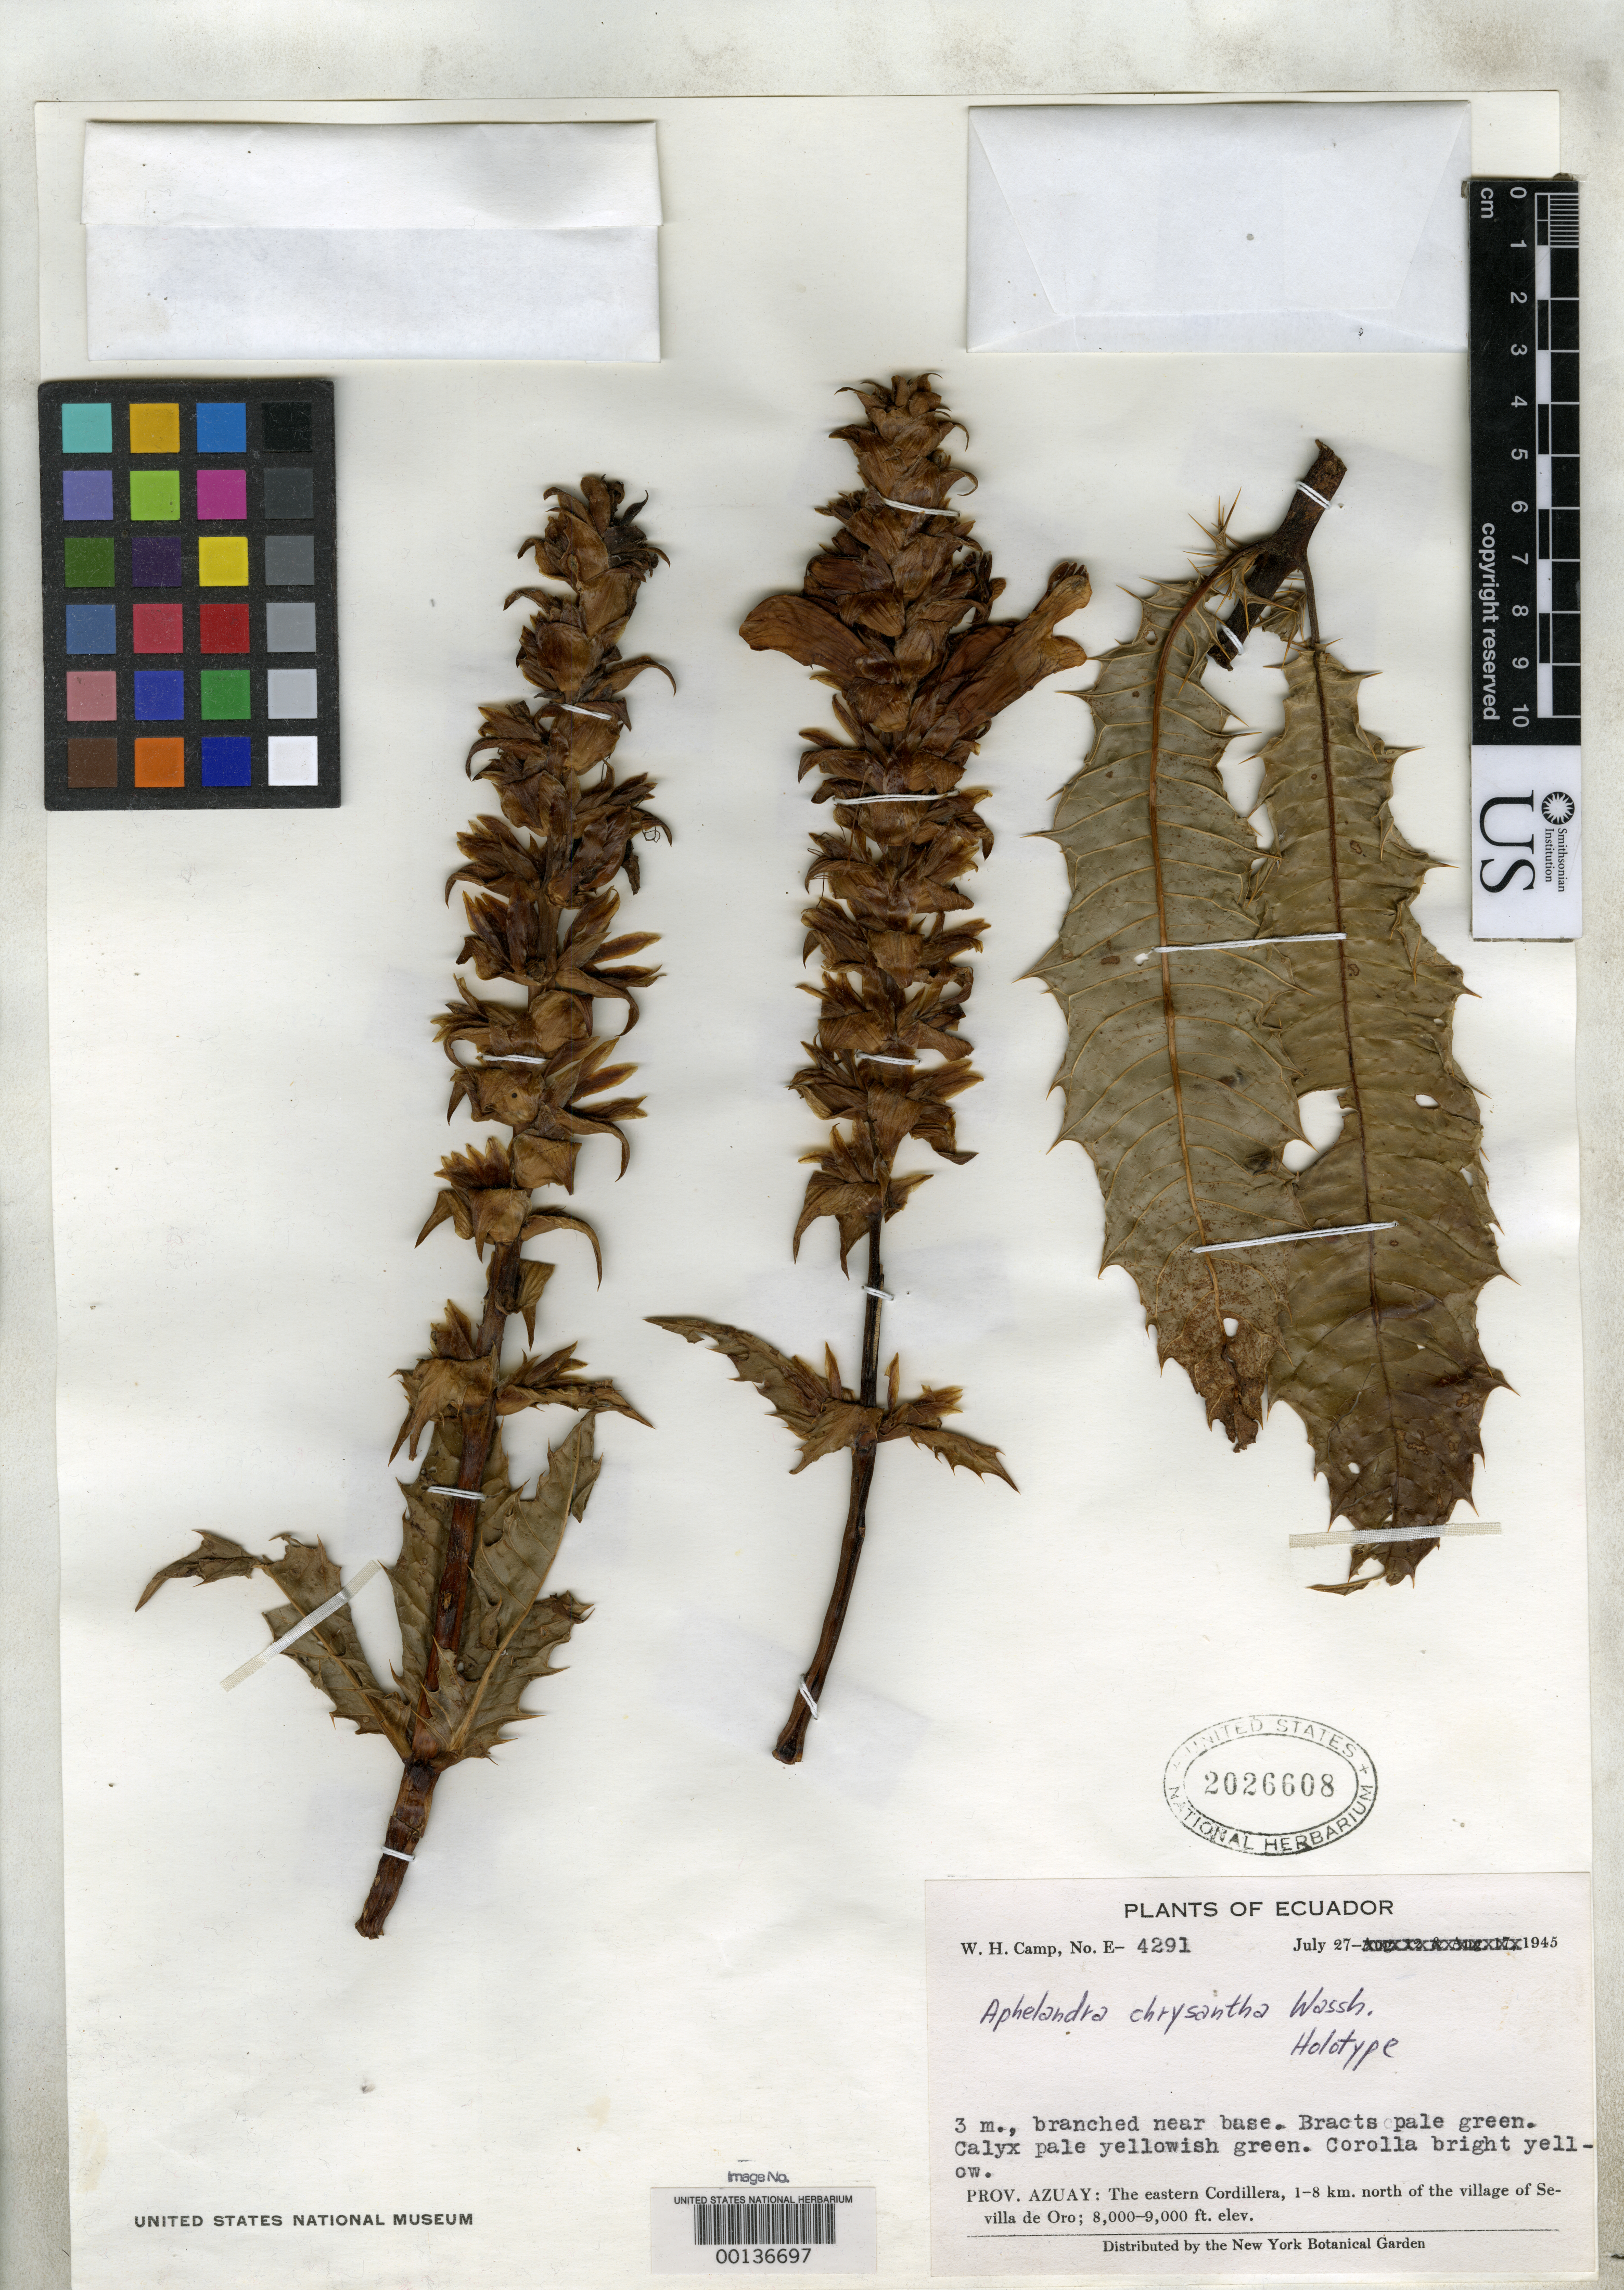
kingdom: Plantae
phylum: Tracheophyta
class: Magnoliopsida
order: Lamiales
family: Acanthaceae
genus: Aphelandra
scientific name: Aphelandra chrysantha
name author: Wassh.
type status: Holotype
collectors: W. H. Camp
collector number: E-4291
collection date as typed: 27 Jul 1945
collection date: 1945-07-27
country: Ecuador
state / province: Azuay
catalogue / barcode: US 2026608